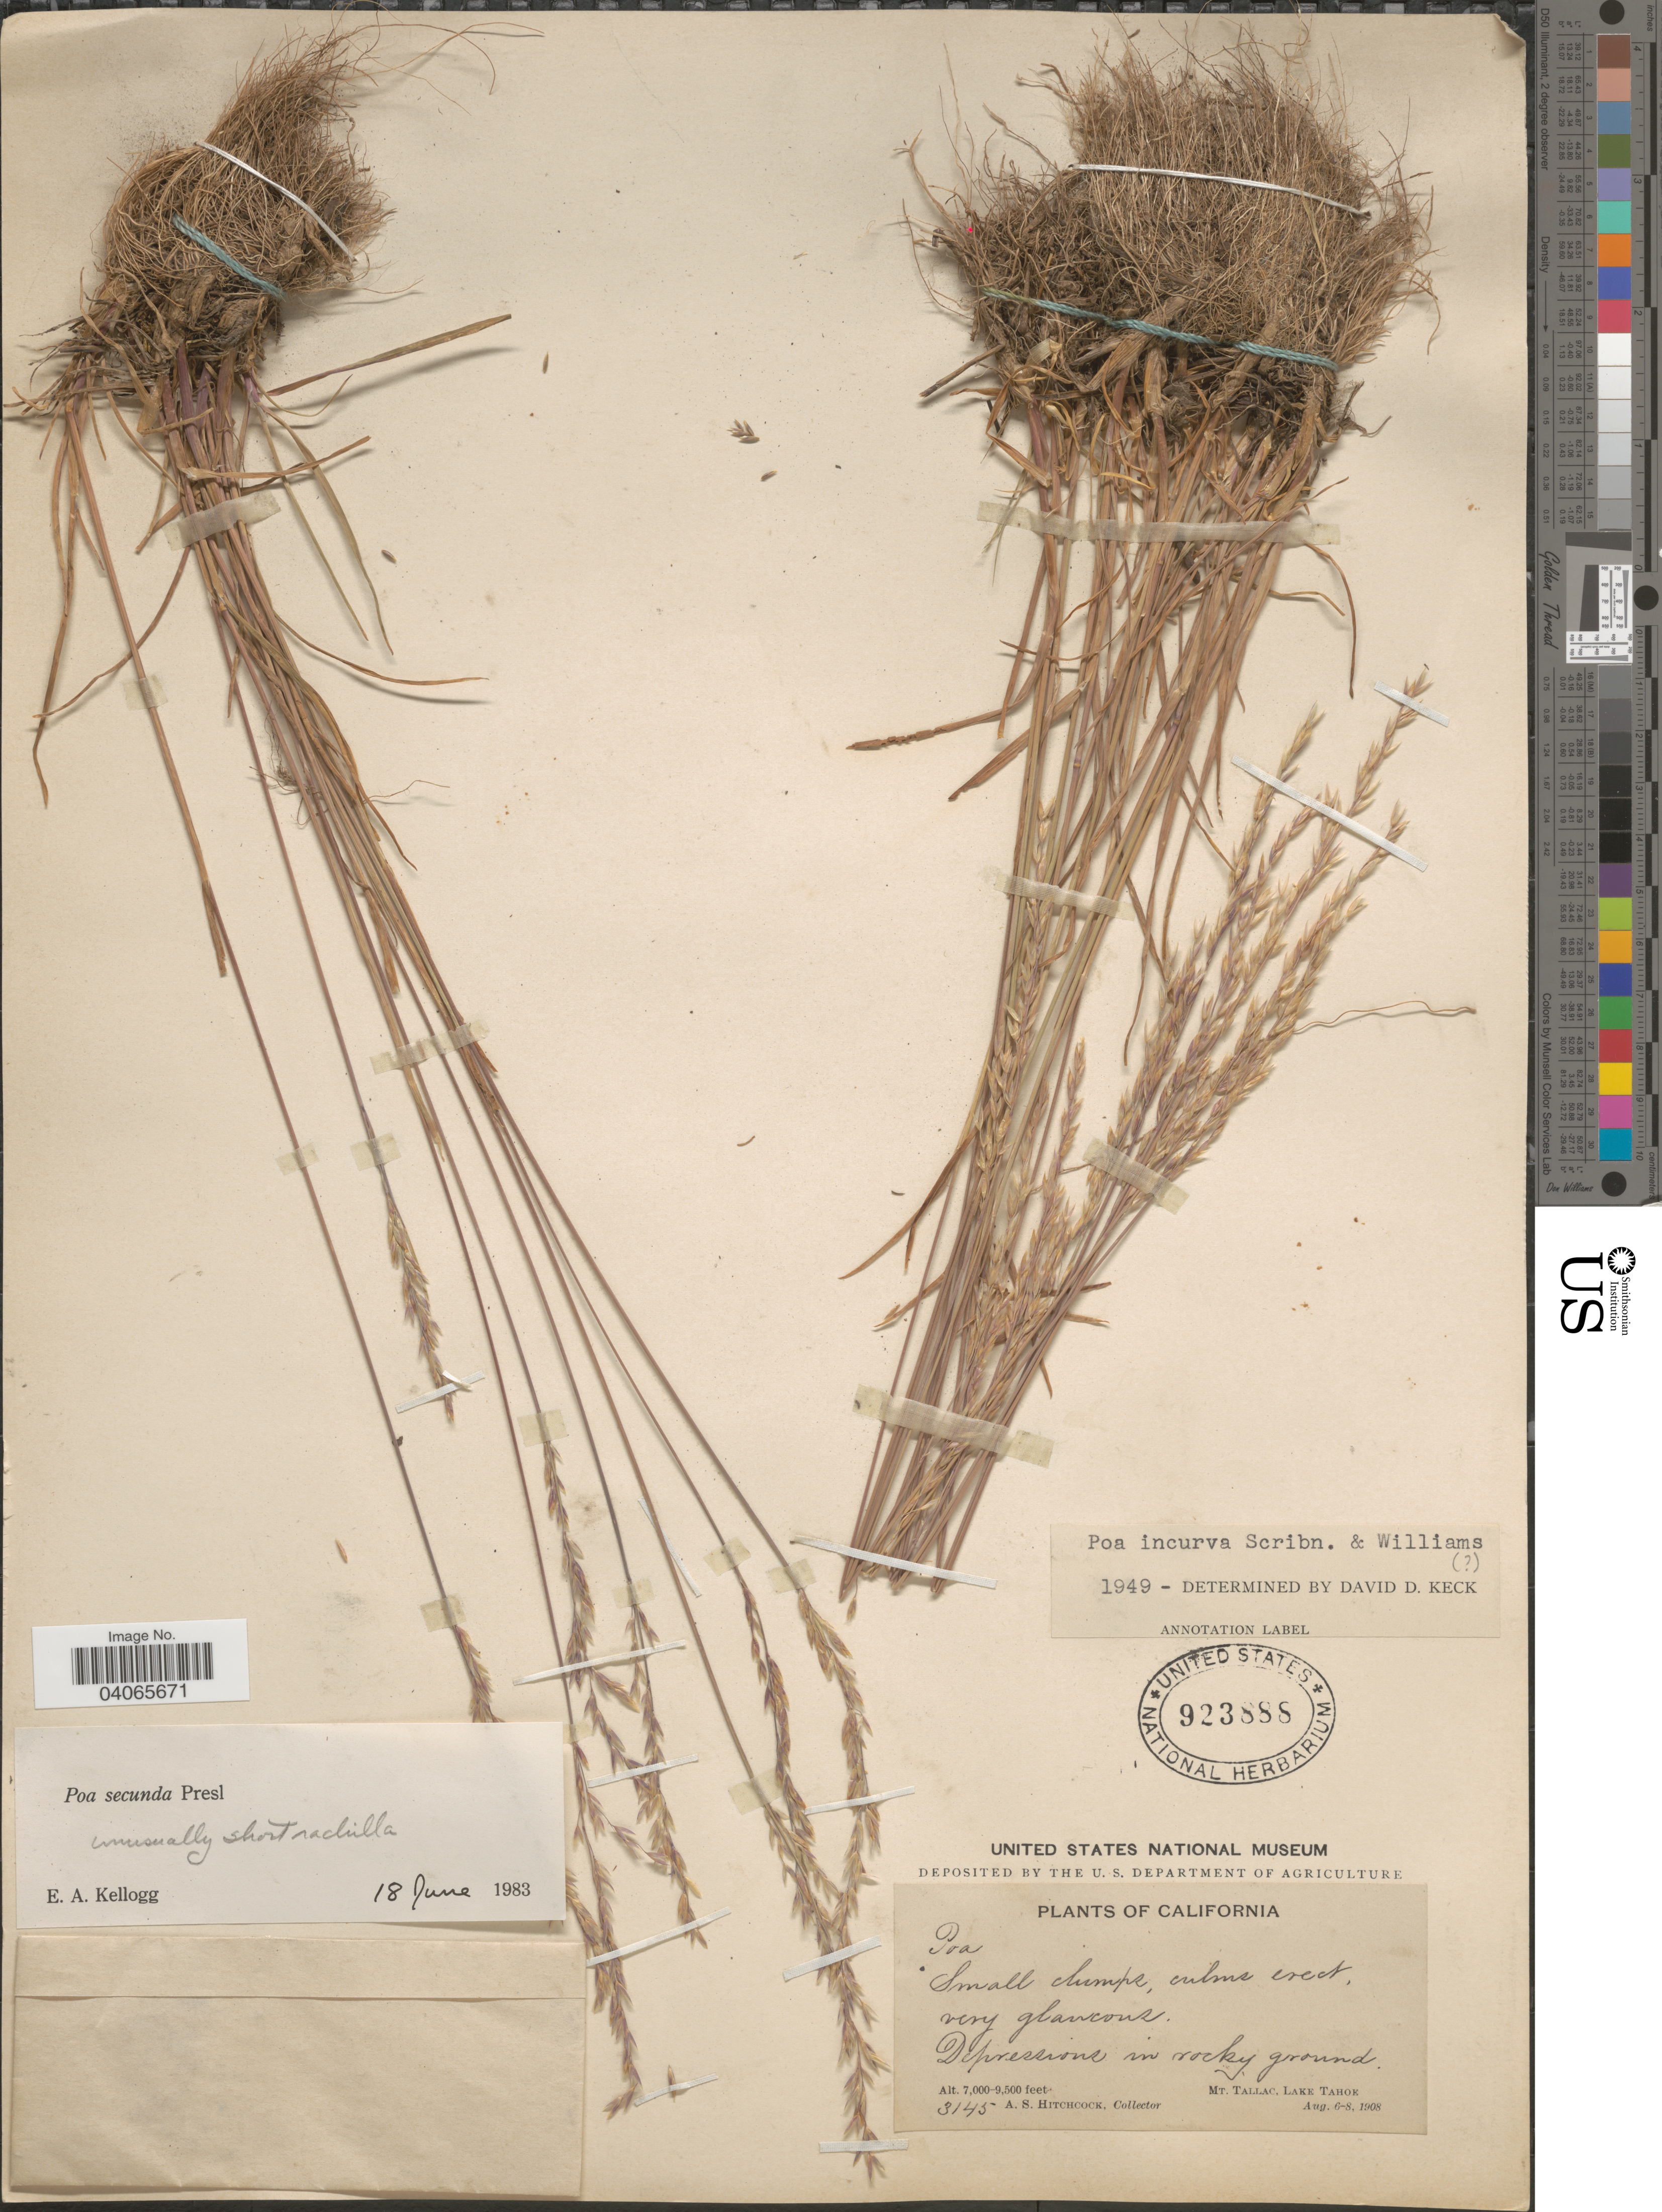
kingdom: Plantae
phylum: Tracheophyta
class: Liliopsida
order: Poales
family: Poaceae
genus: Poa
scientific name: Poa secunda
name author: J. Presl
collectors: A. S. Hitchcock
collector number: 3145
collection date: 1908-08-06/1908-08-08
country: United States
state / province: California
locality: Depressions in rocky ground. Mt. Tallac, Lake Tahoe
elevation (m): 2134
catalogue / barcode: US 923888